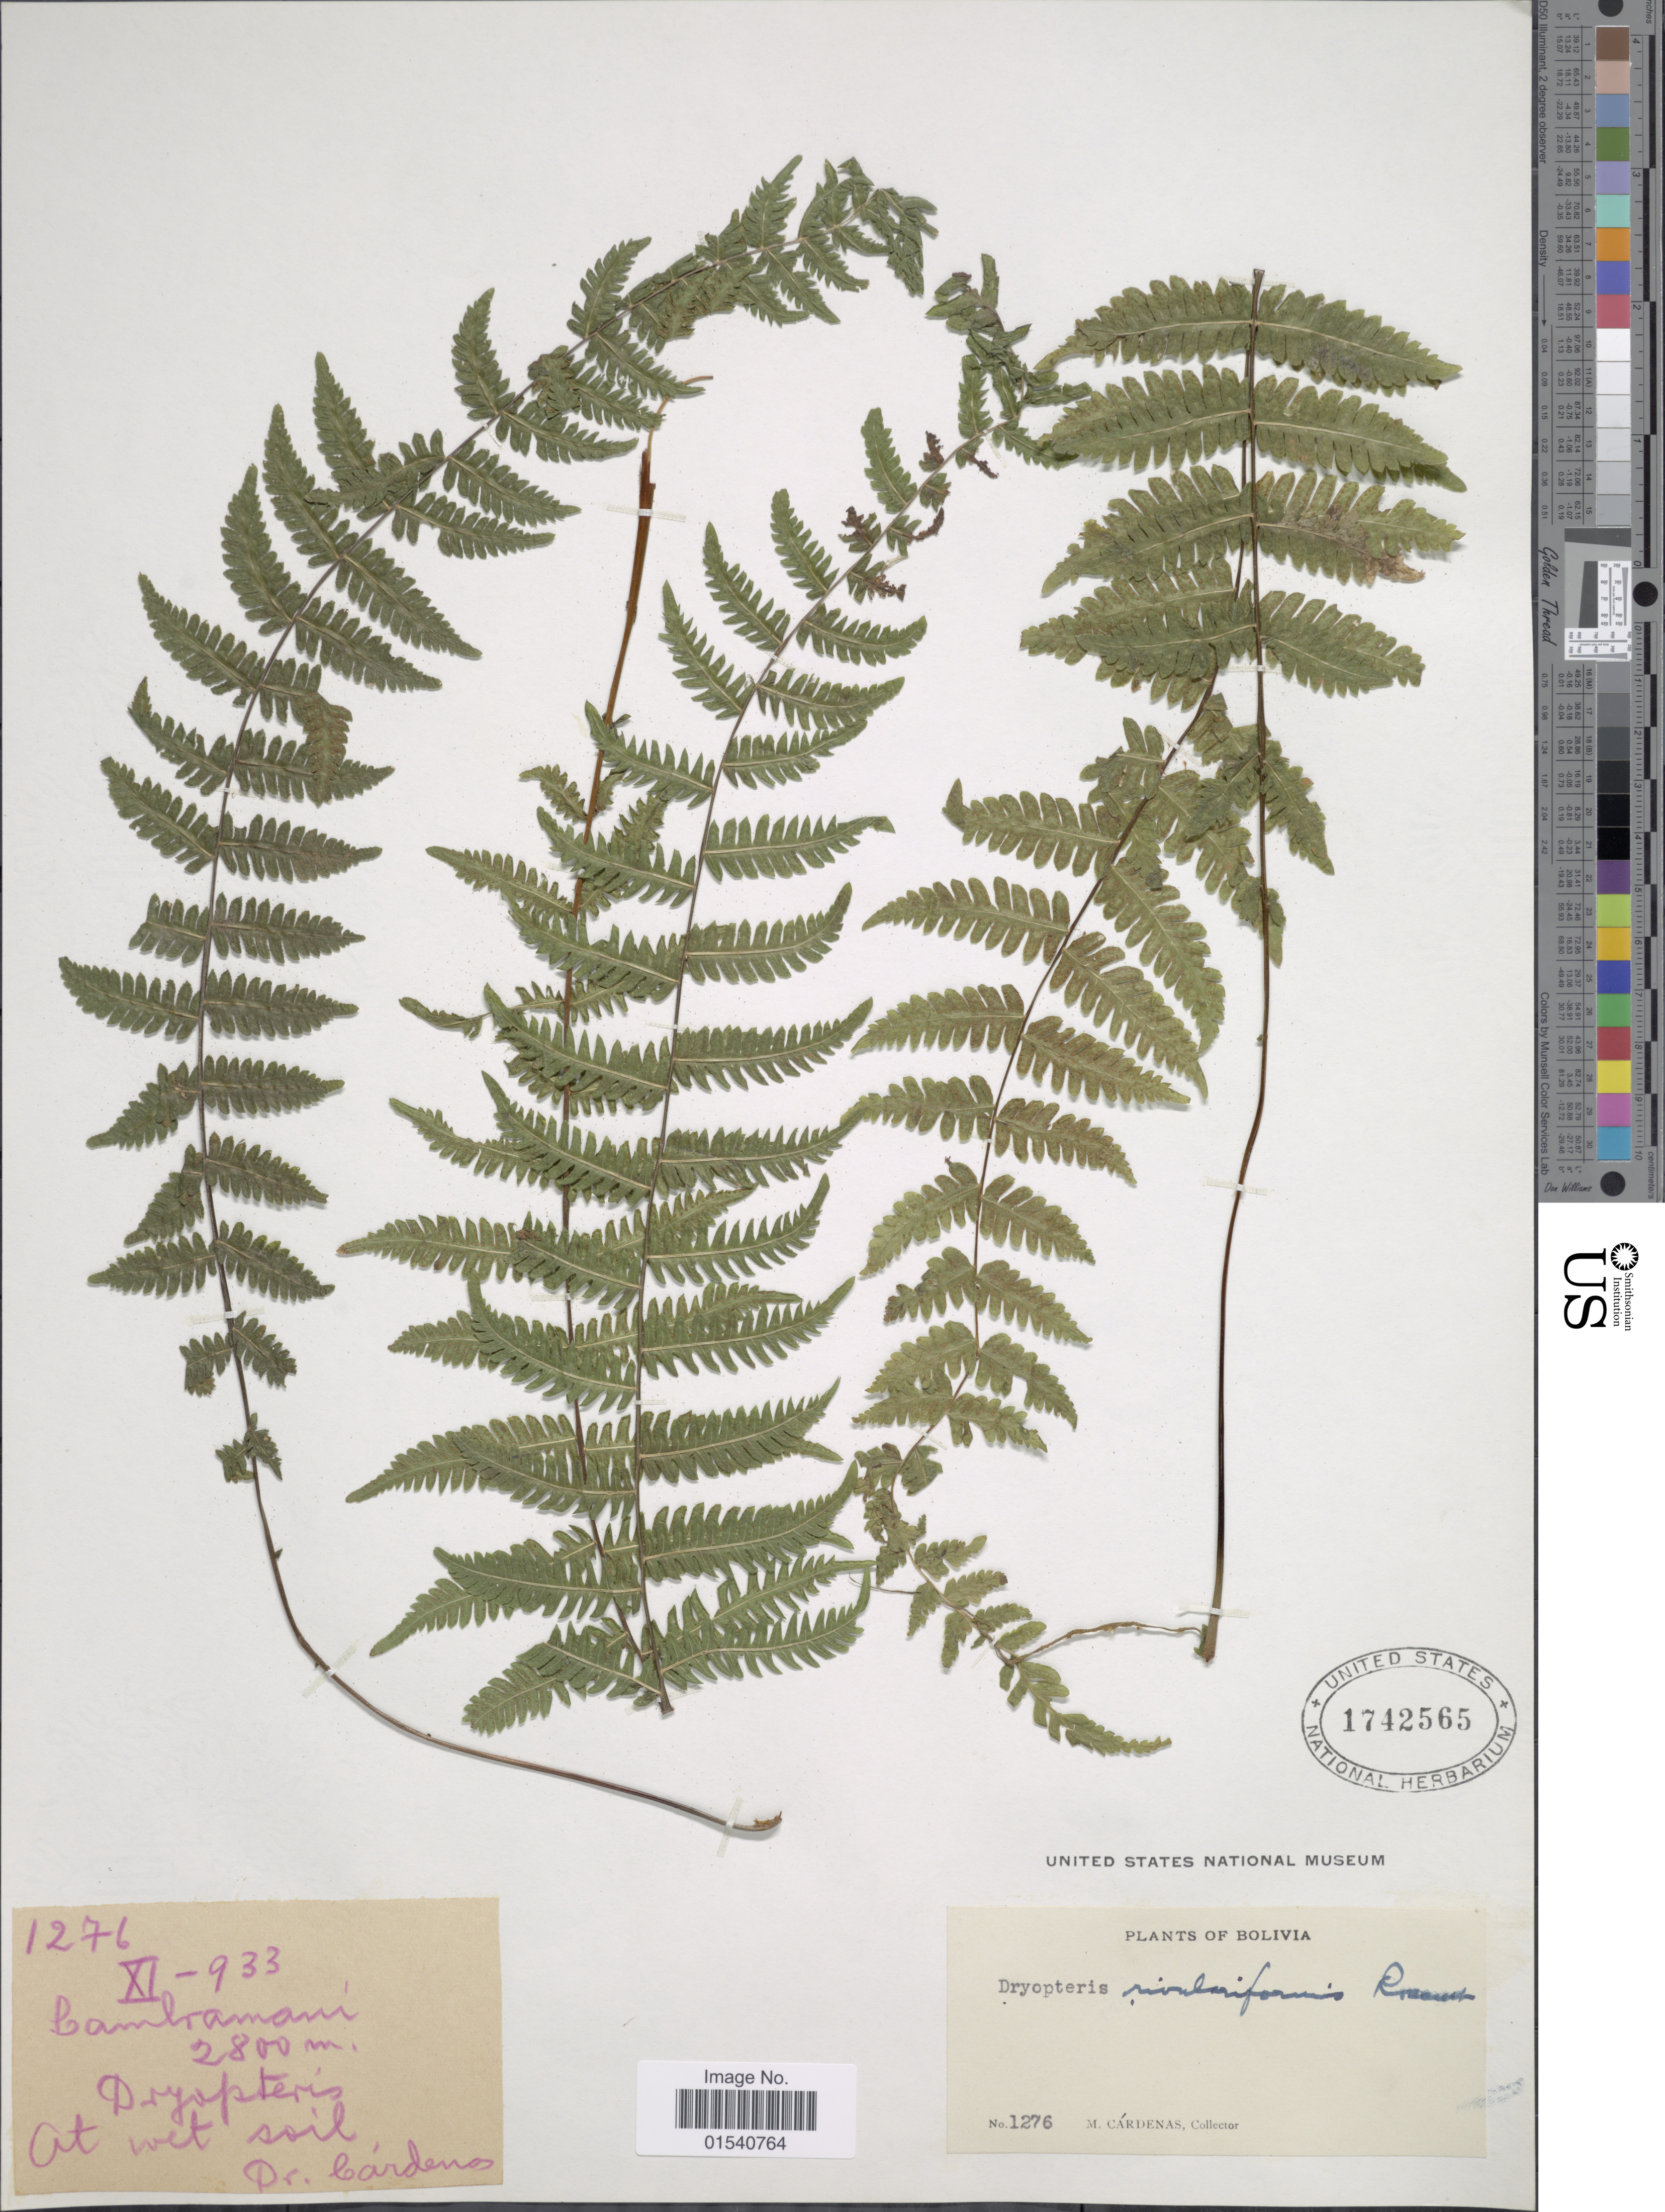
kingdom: Plantae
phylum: Tracheophyta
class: Polypodiopsida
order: Polypodiales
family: Thelypteridaceae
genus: Amauropelta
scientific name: Amauropelta rivulariformis (Rosenst.) comb. nov., ined 2015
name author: (Rosenst.)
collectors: M. Cárdenas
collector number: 1276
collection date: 1933-11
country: Bolivia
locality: Lambramani. At wet soil.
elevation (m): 2800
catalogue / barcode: US 1742565